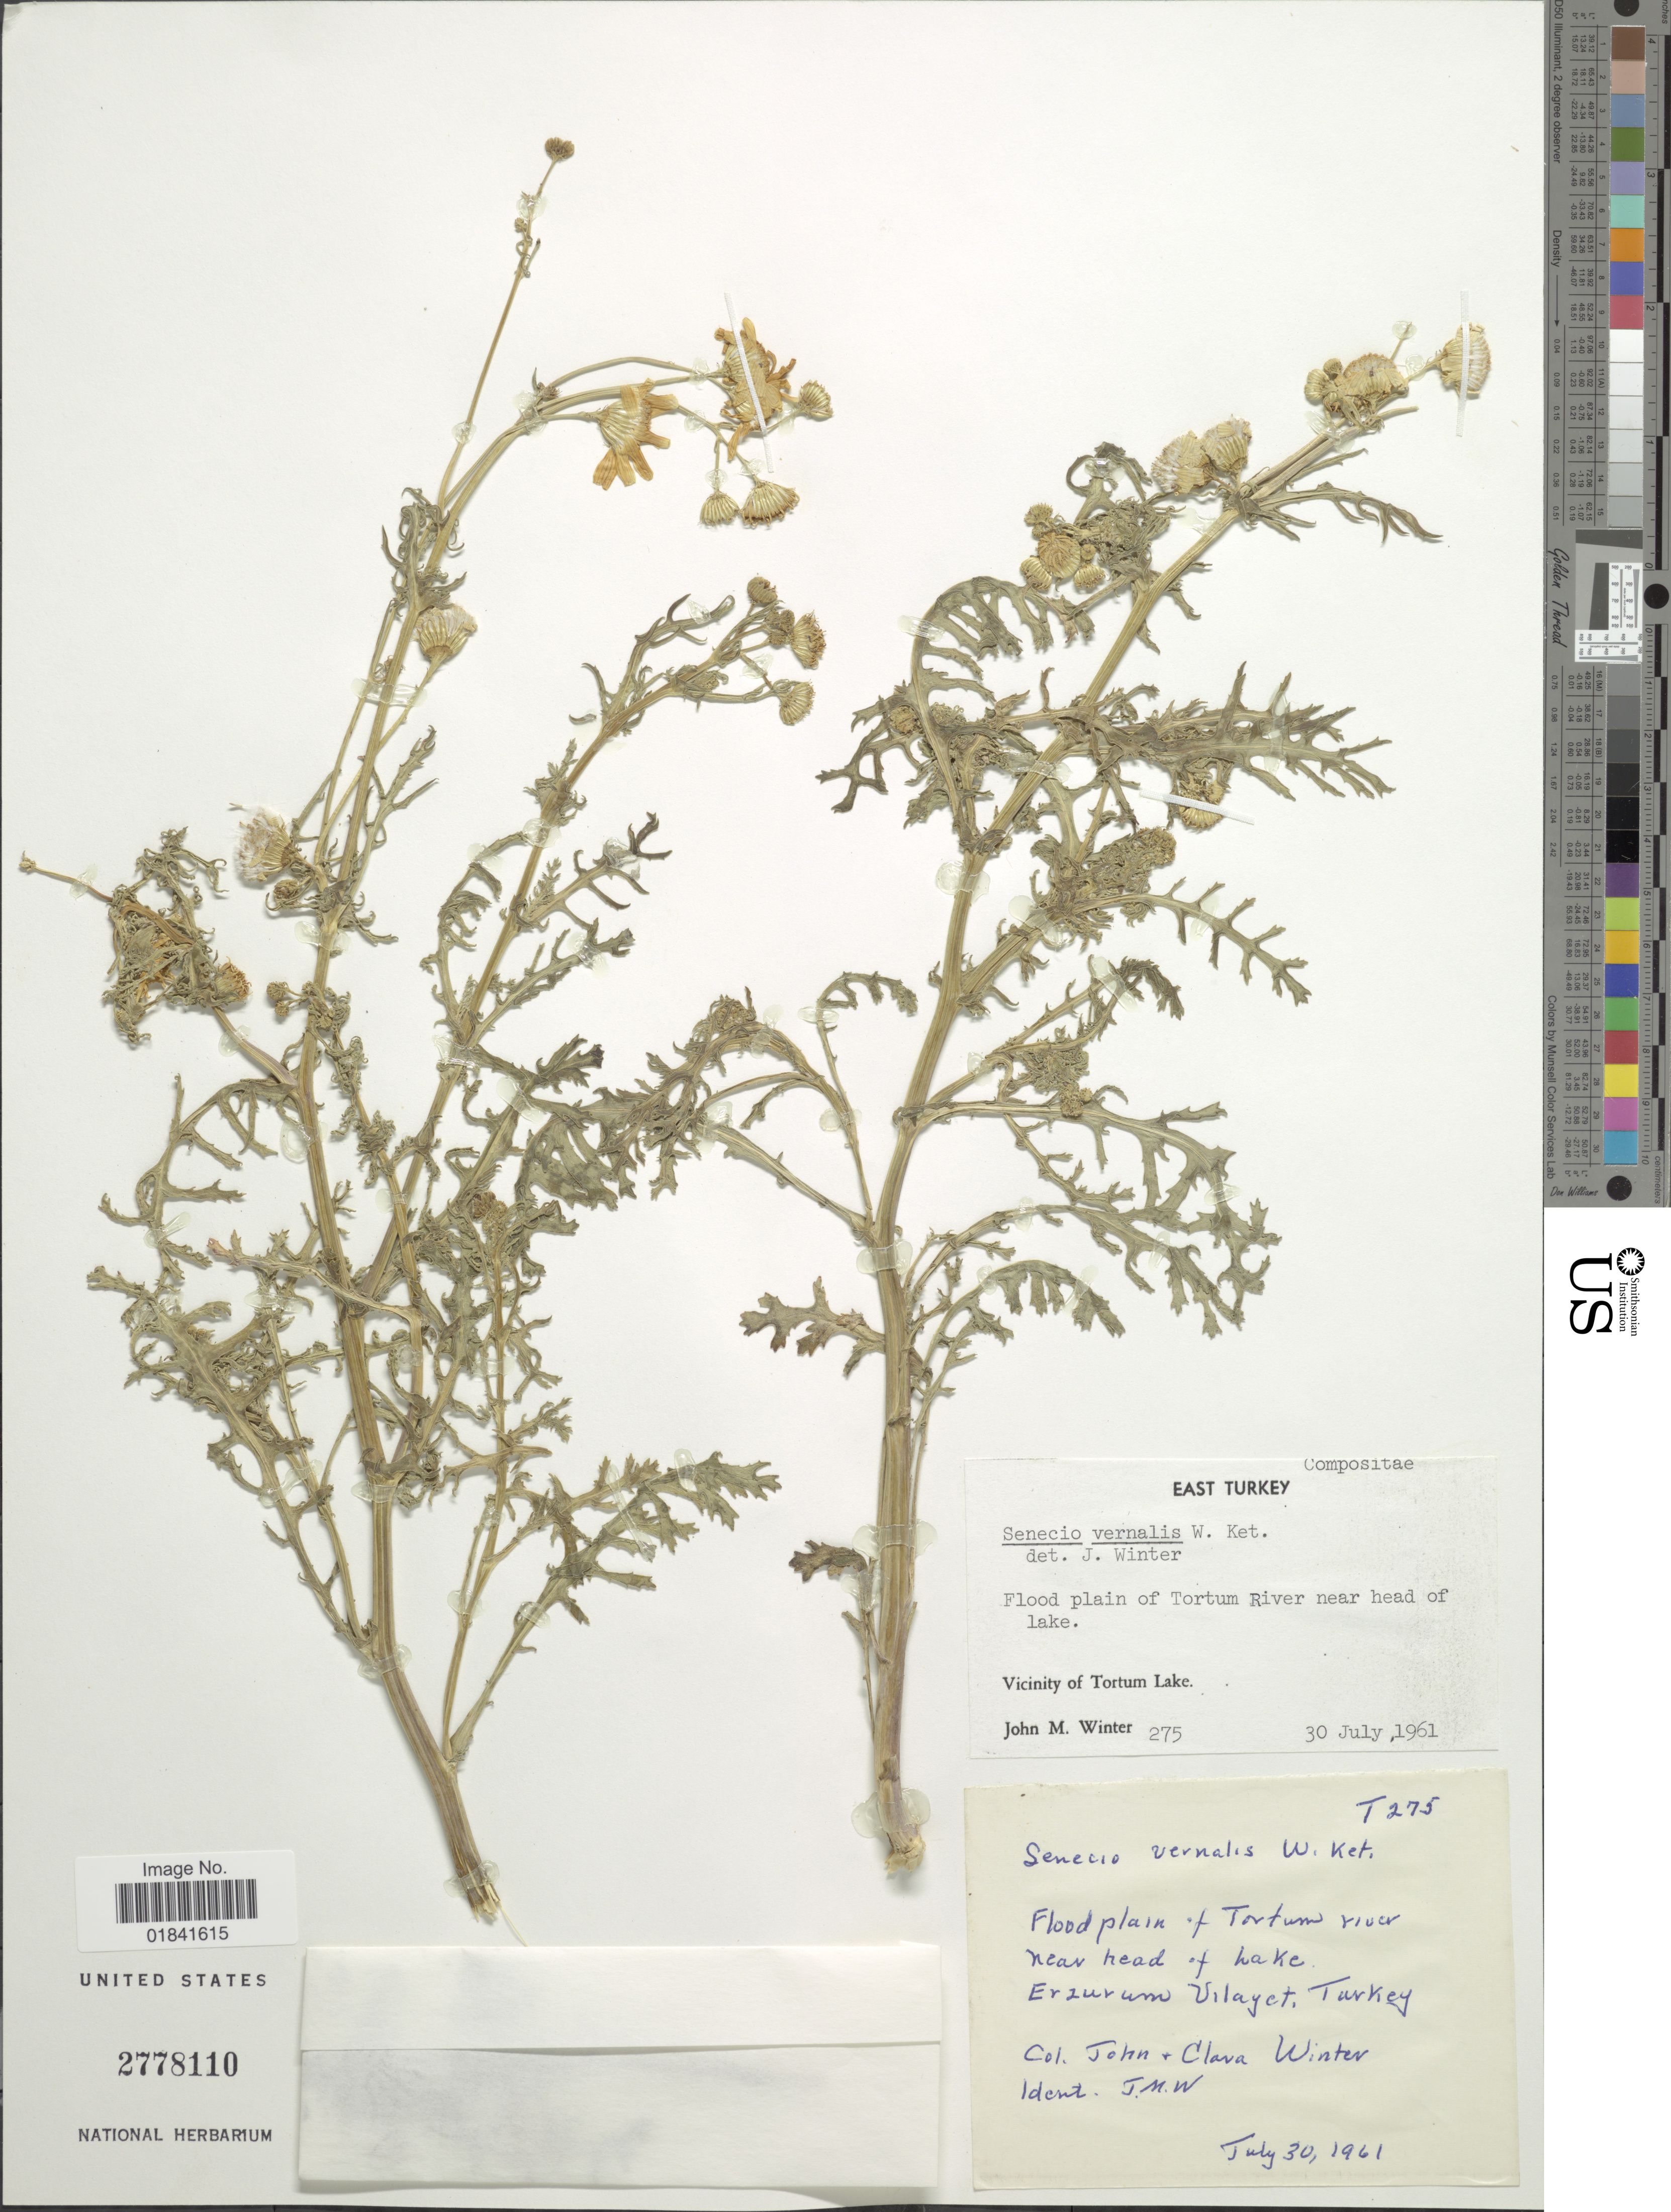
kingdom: Plantae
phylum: Tracheophyta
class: Magnoliopsida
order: Asterales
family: Asteraceae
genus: Senecio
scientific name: Senecio vernalis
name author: Franch.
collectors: J. M. Winter & C. Winter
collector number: T275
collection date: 1961-07-30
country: Turkey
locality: East Turkey, flood plain of Tortum River near head of lake, vicinity of Tortum Lake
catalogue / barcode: US 2778110